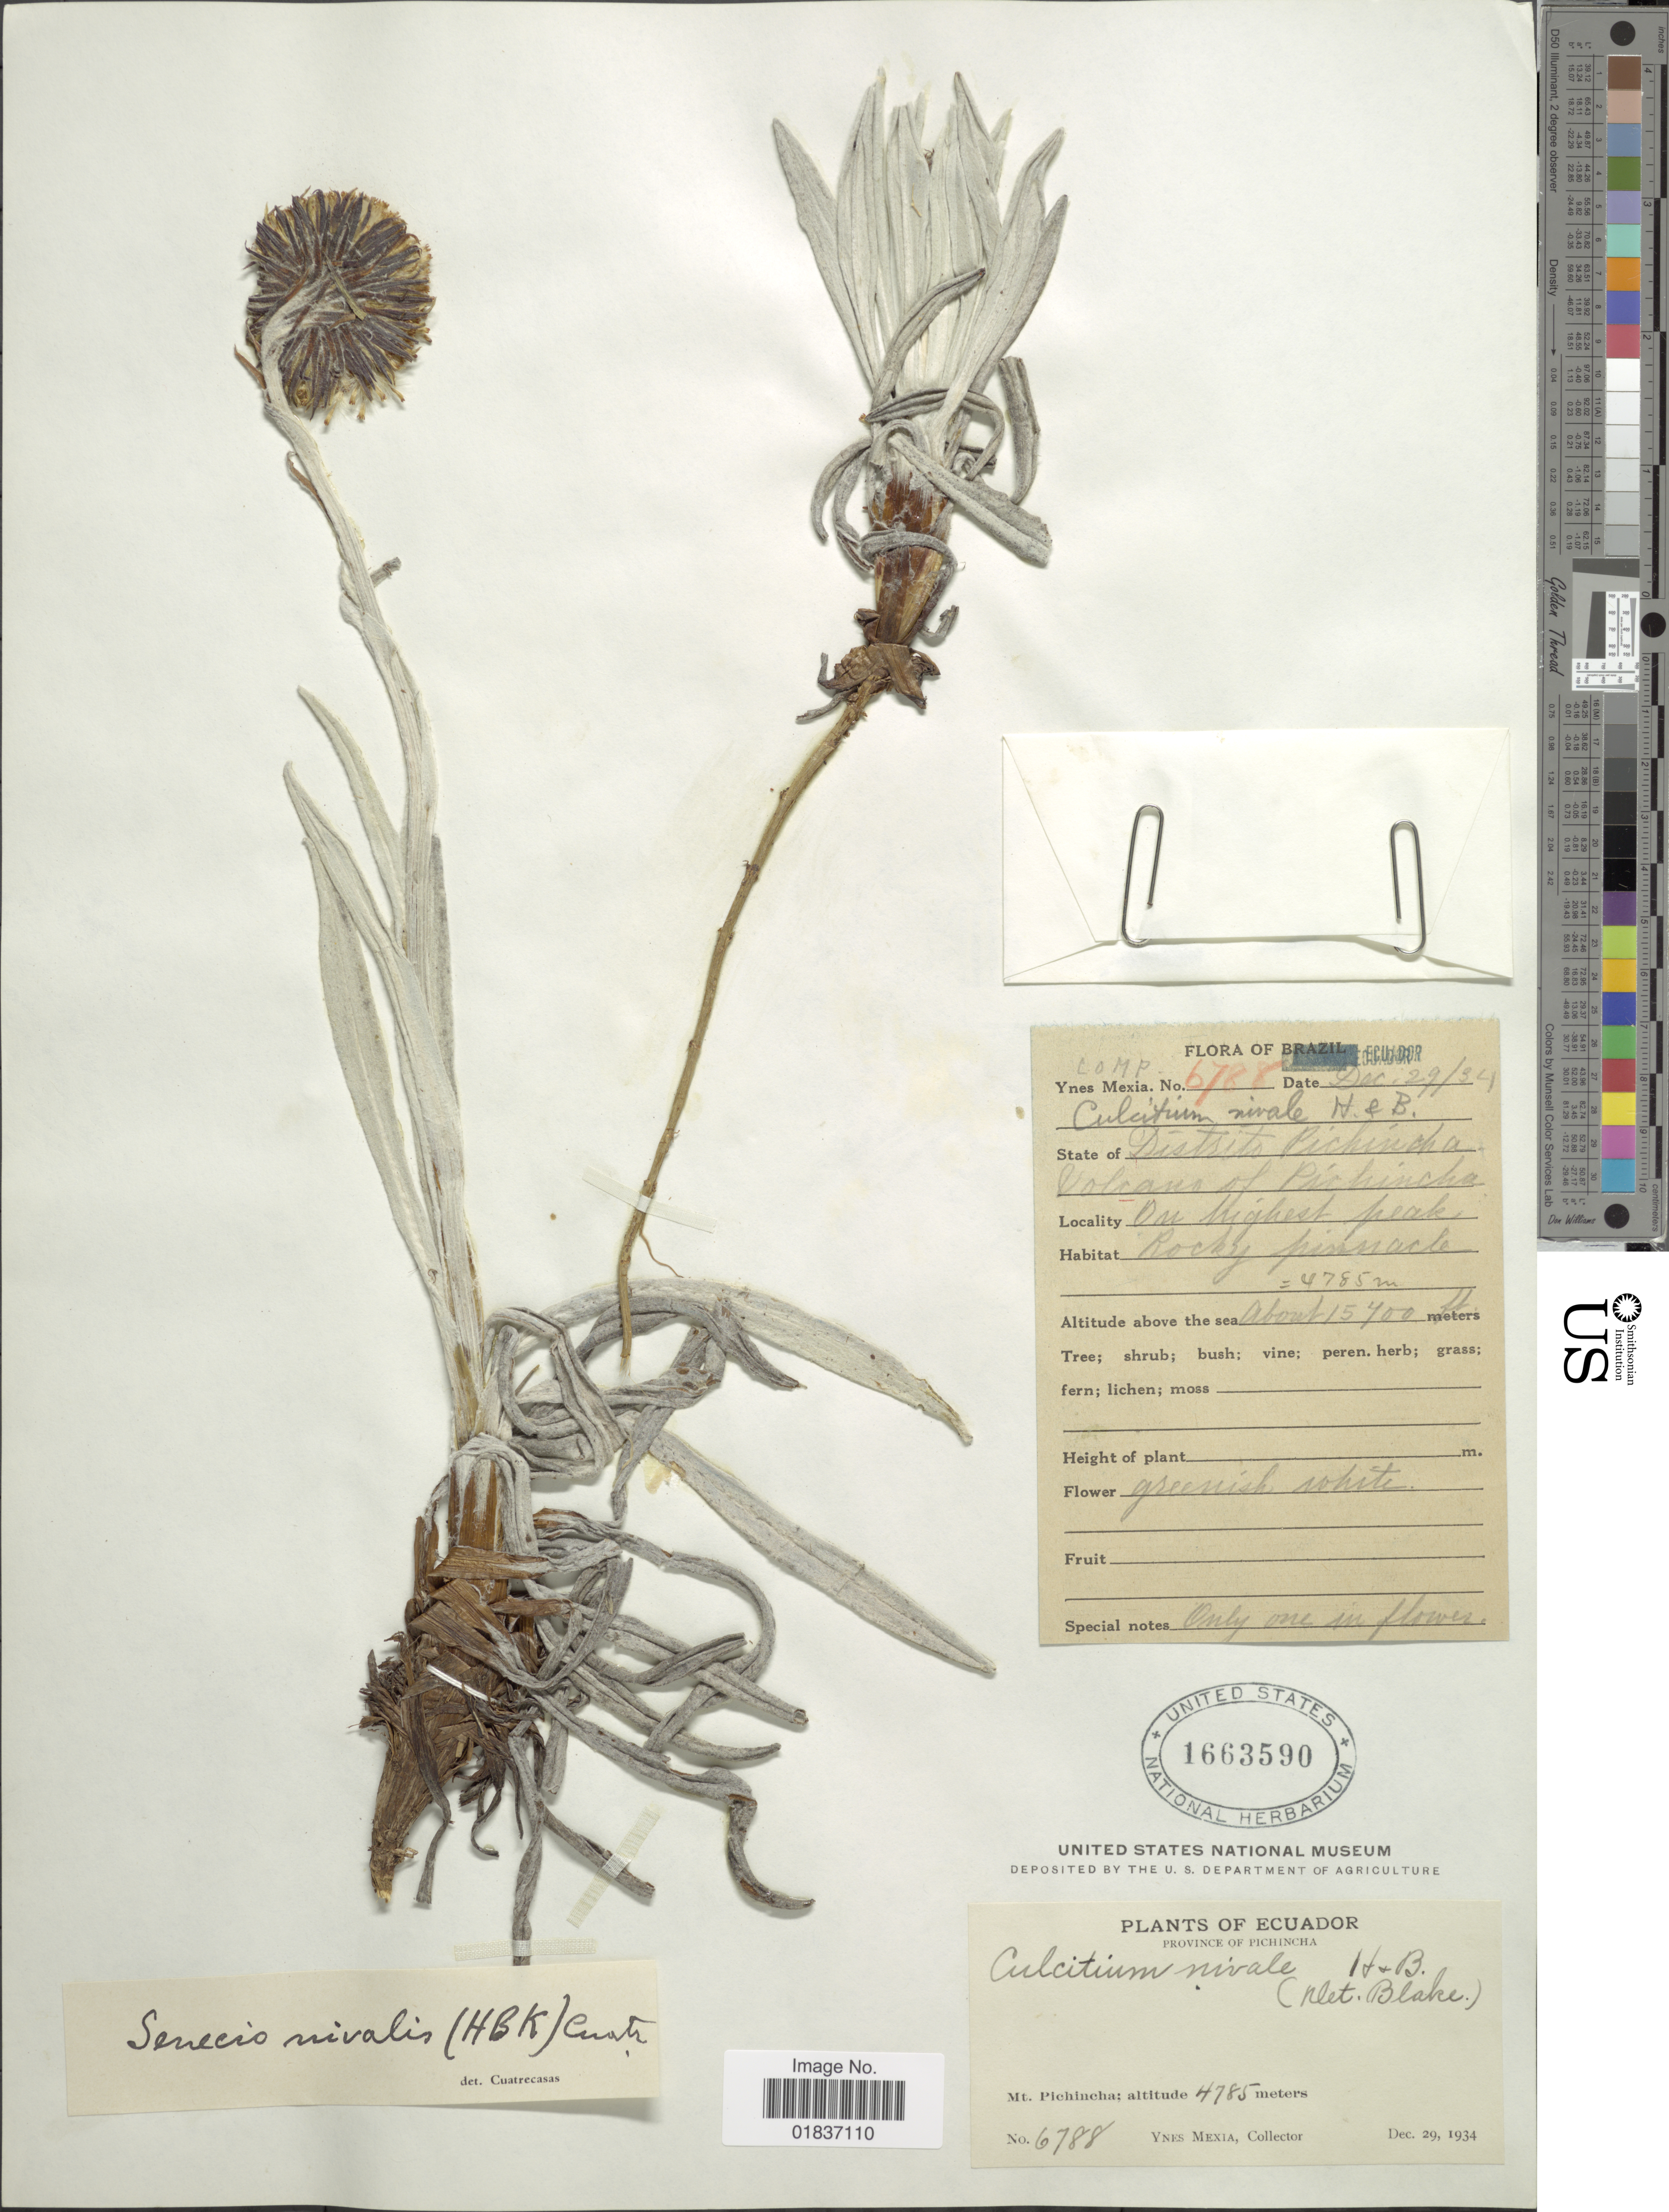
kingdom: Plantae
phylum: Tracheophyta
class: Magnoliopsida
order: Asterales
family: Asteraceae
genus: Senecio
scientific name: Senecio nivalis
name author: (Kunth) Cuatrec.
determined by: Salomon, Luciana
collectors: Y. Mexia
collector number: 6788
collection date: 1934-12-29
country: Ecuador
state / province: Pichincha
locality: Province of Pichincha. Mt. Pichincha. On highest peak.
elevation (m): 4785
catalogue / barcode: US 1663590